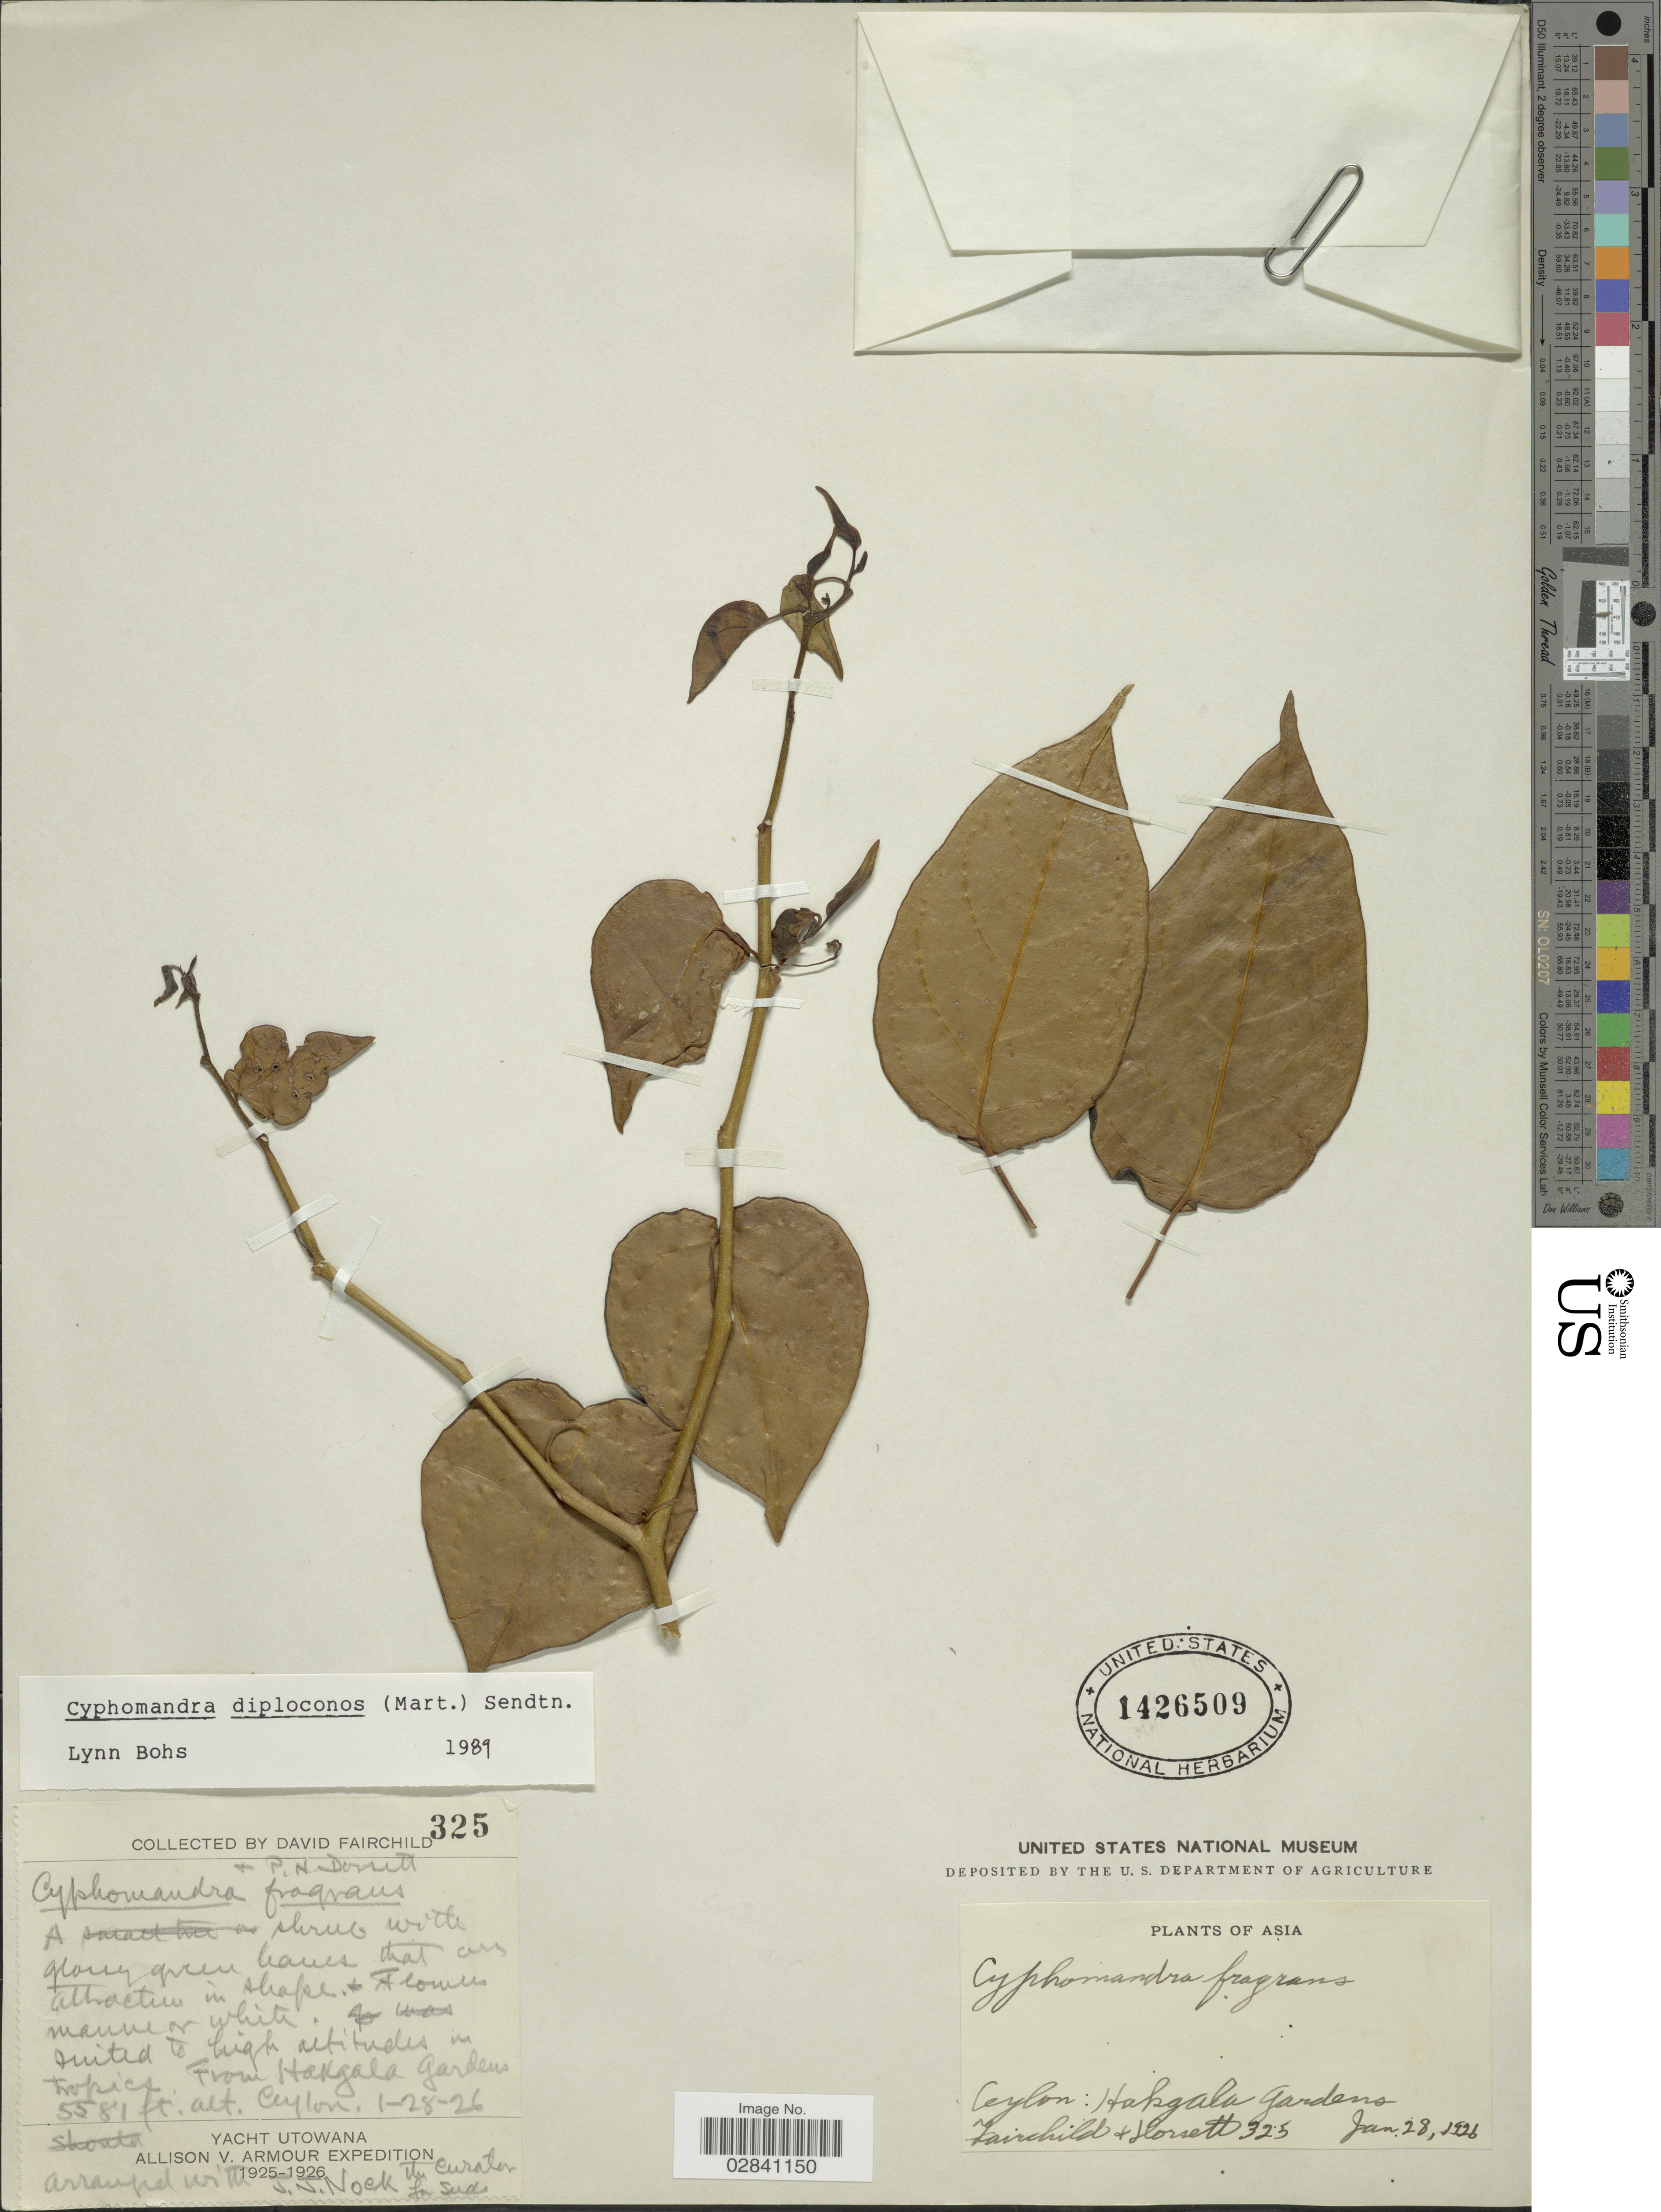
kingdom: Plantae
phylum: Tracheophyta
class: Magnoliopsida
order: Solanales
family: Solanaceae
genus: Cyphomandra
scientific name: Cyphomandra diploconos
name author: (Mart.) Sendtn.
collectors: D. Fairchild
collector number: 325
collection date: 1926-01-28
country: Sri Lanka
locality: Hakgala Gardens. Ceylon.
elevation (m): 1701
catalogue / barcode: US 1426509